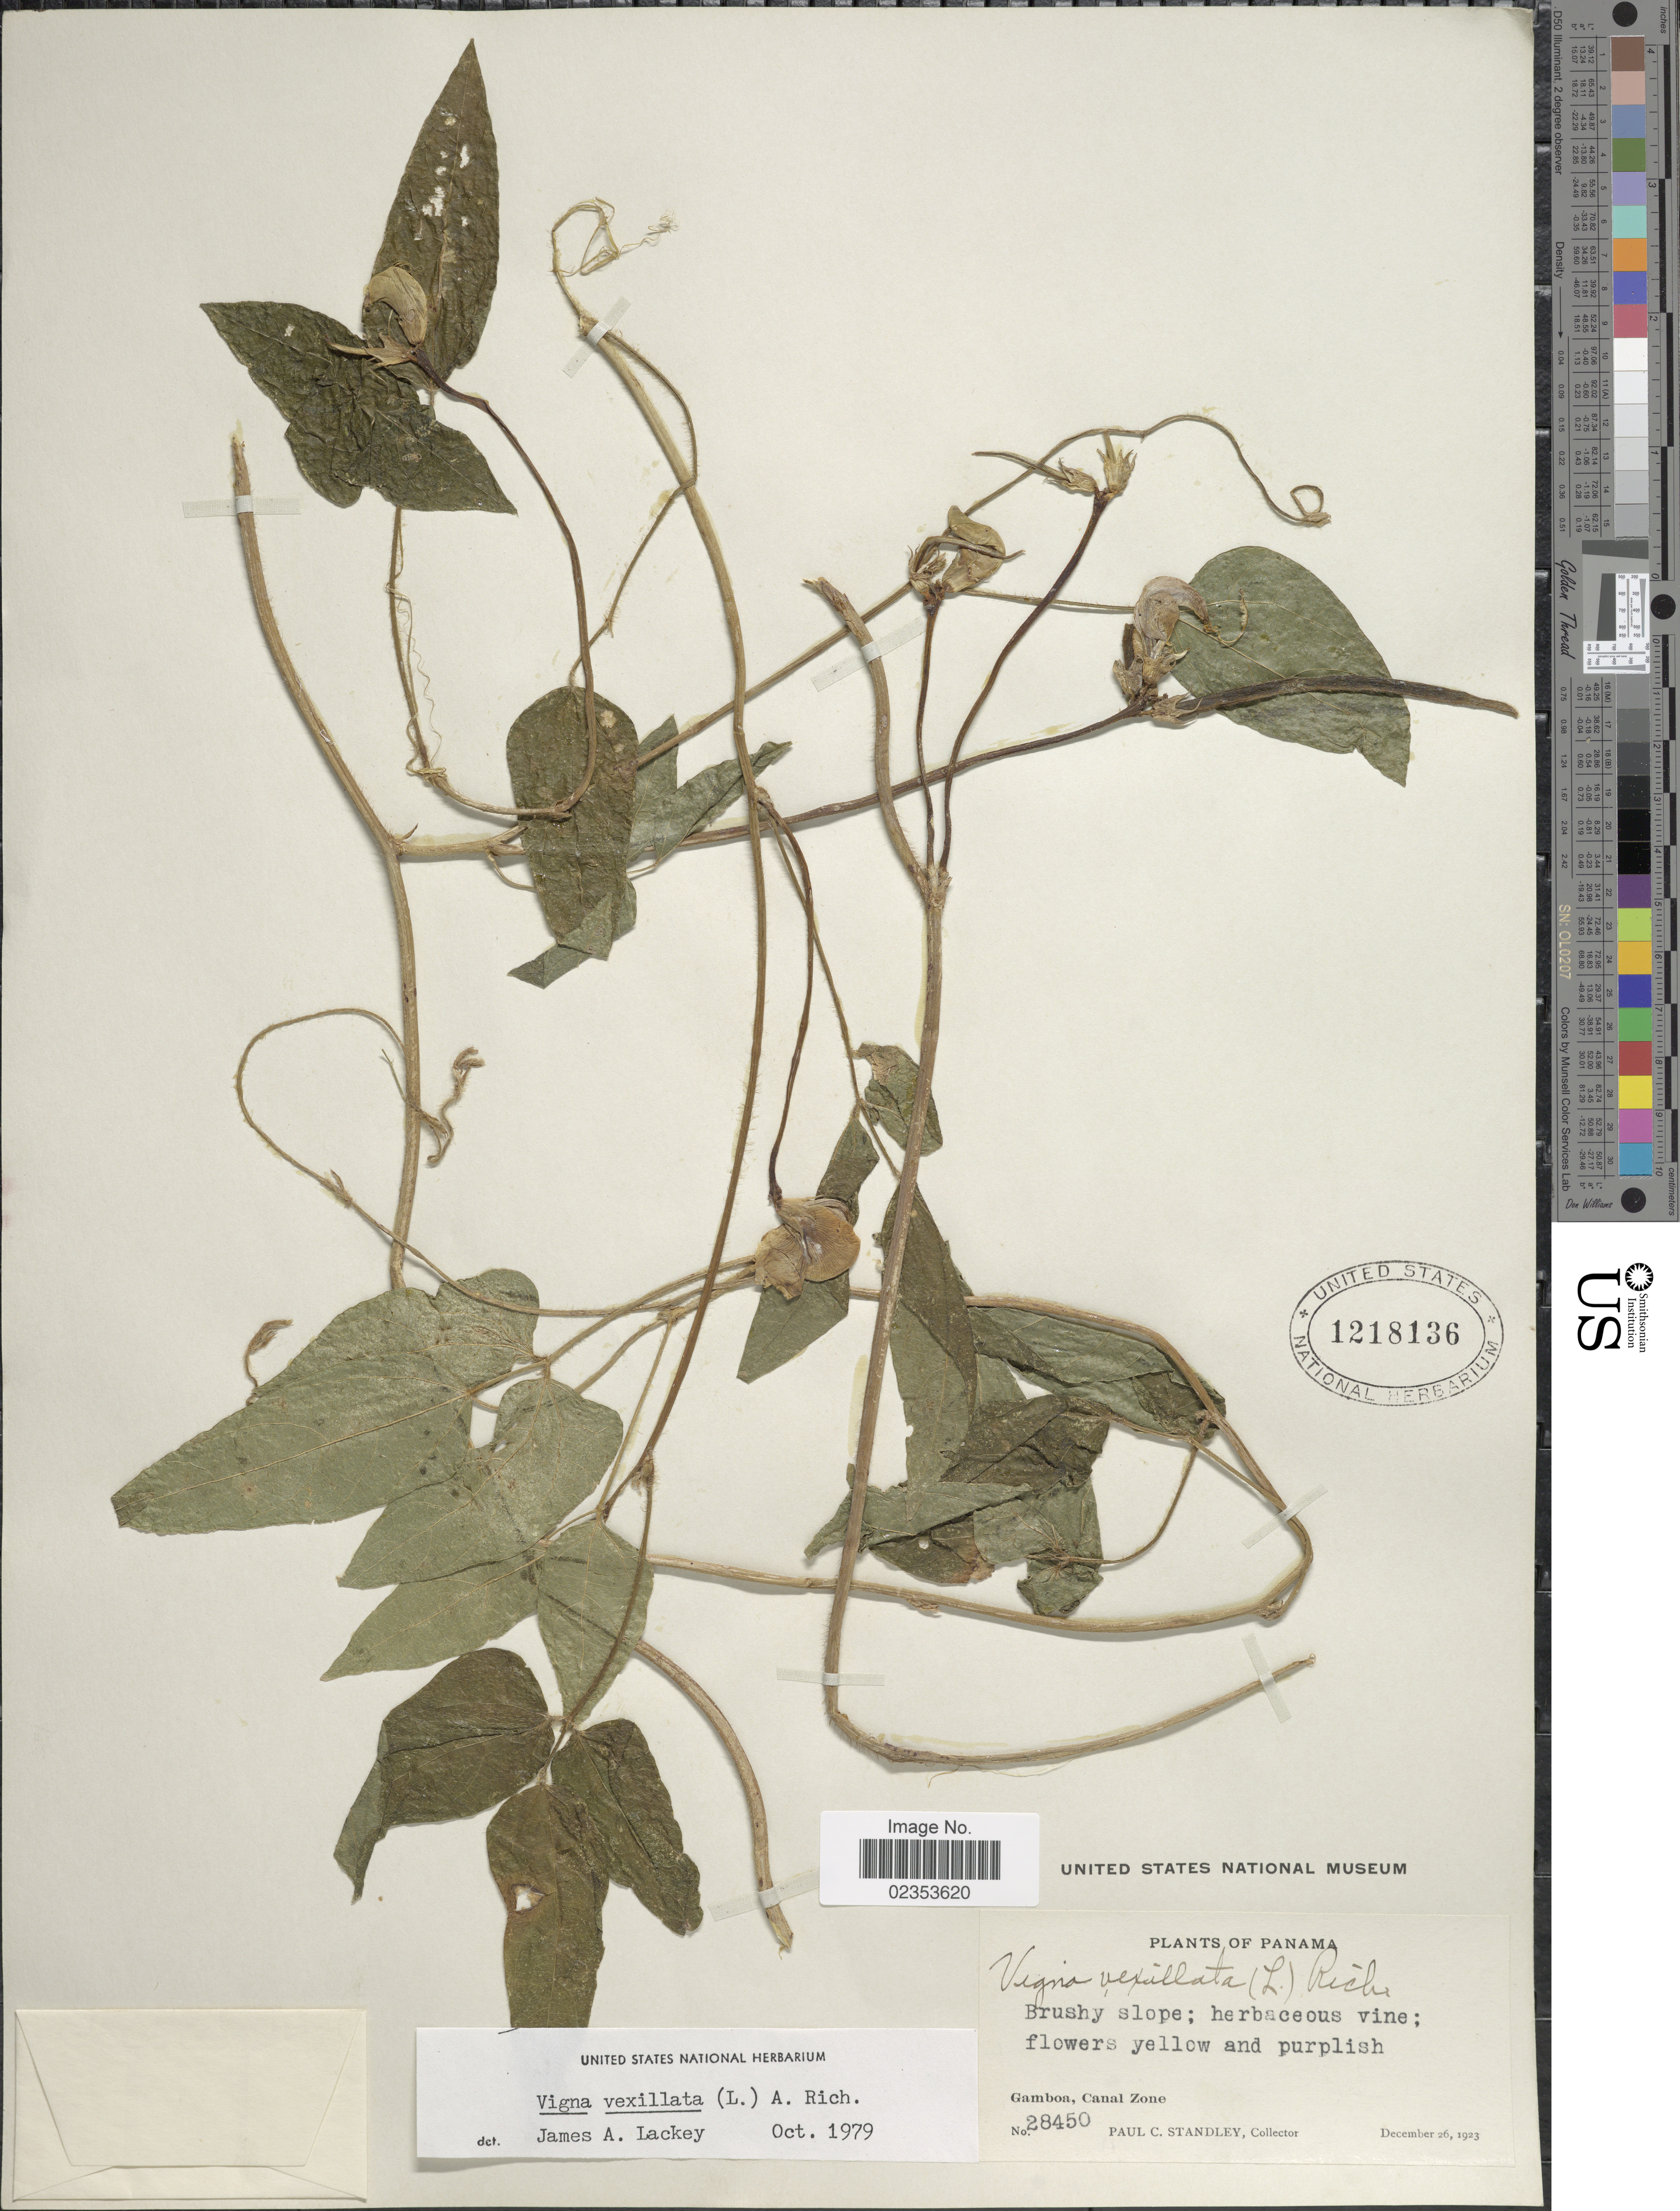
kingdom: Plantae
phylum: Tracheophyta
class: Magnoliopsida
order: Fabales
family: Fabaceae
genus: Vigna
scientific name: Vigna vexillata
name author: (L.) A. Rich.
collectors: P. C. Standley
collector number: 28450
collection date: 1923-12-26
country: Panama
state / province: Colón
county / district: Canal Zone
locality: Gamboa, Canal Zone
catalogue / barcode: US 1218136